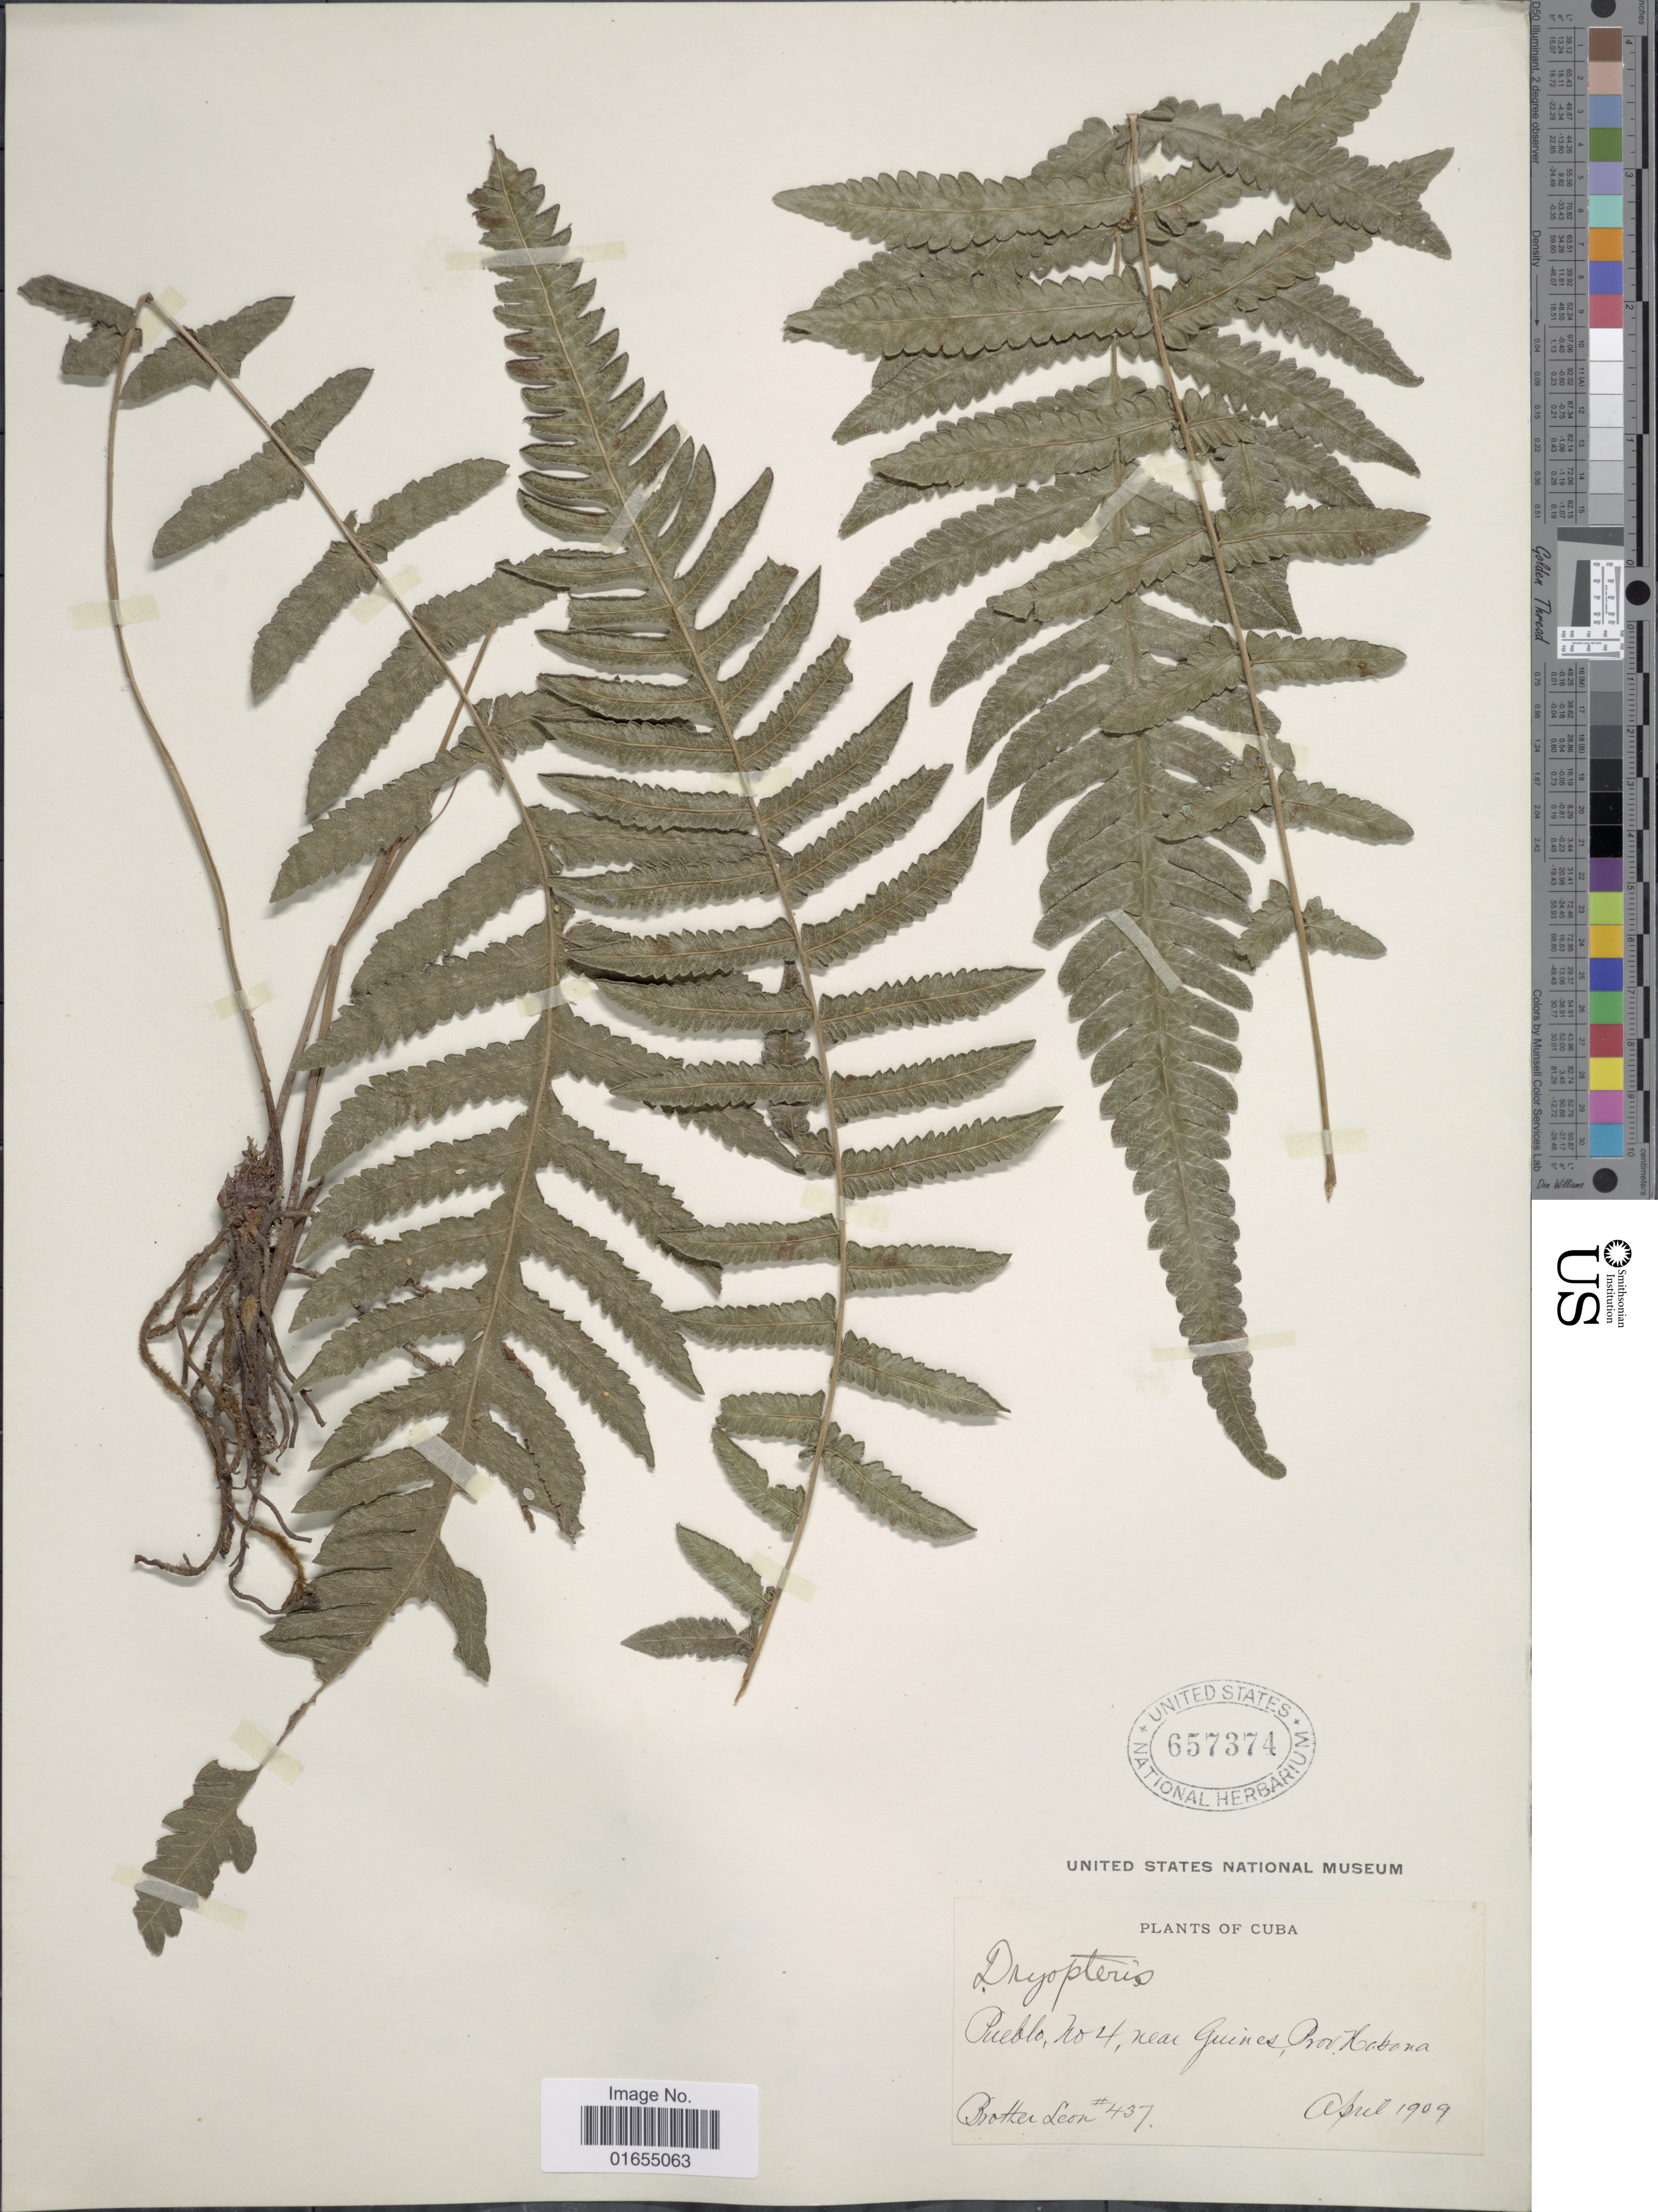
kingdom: Plantae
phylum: Tracheophyta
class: Polypodiopsida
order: Polypodiales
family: Thelypteridaceae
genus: Goniopteris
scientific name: Goniopteris sclerophylla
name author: (Poepp.) C.V. Morton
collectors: Bro. León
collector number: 437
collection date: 1909-04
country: Cuba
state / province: La Habana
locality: Pueblo, no4, near Guines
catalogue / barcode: US 657374